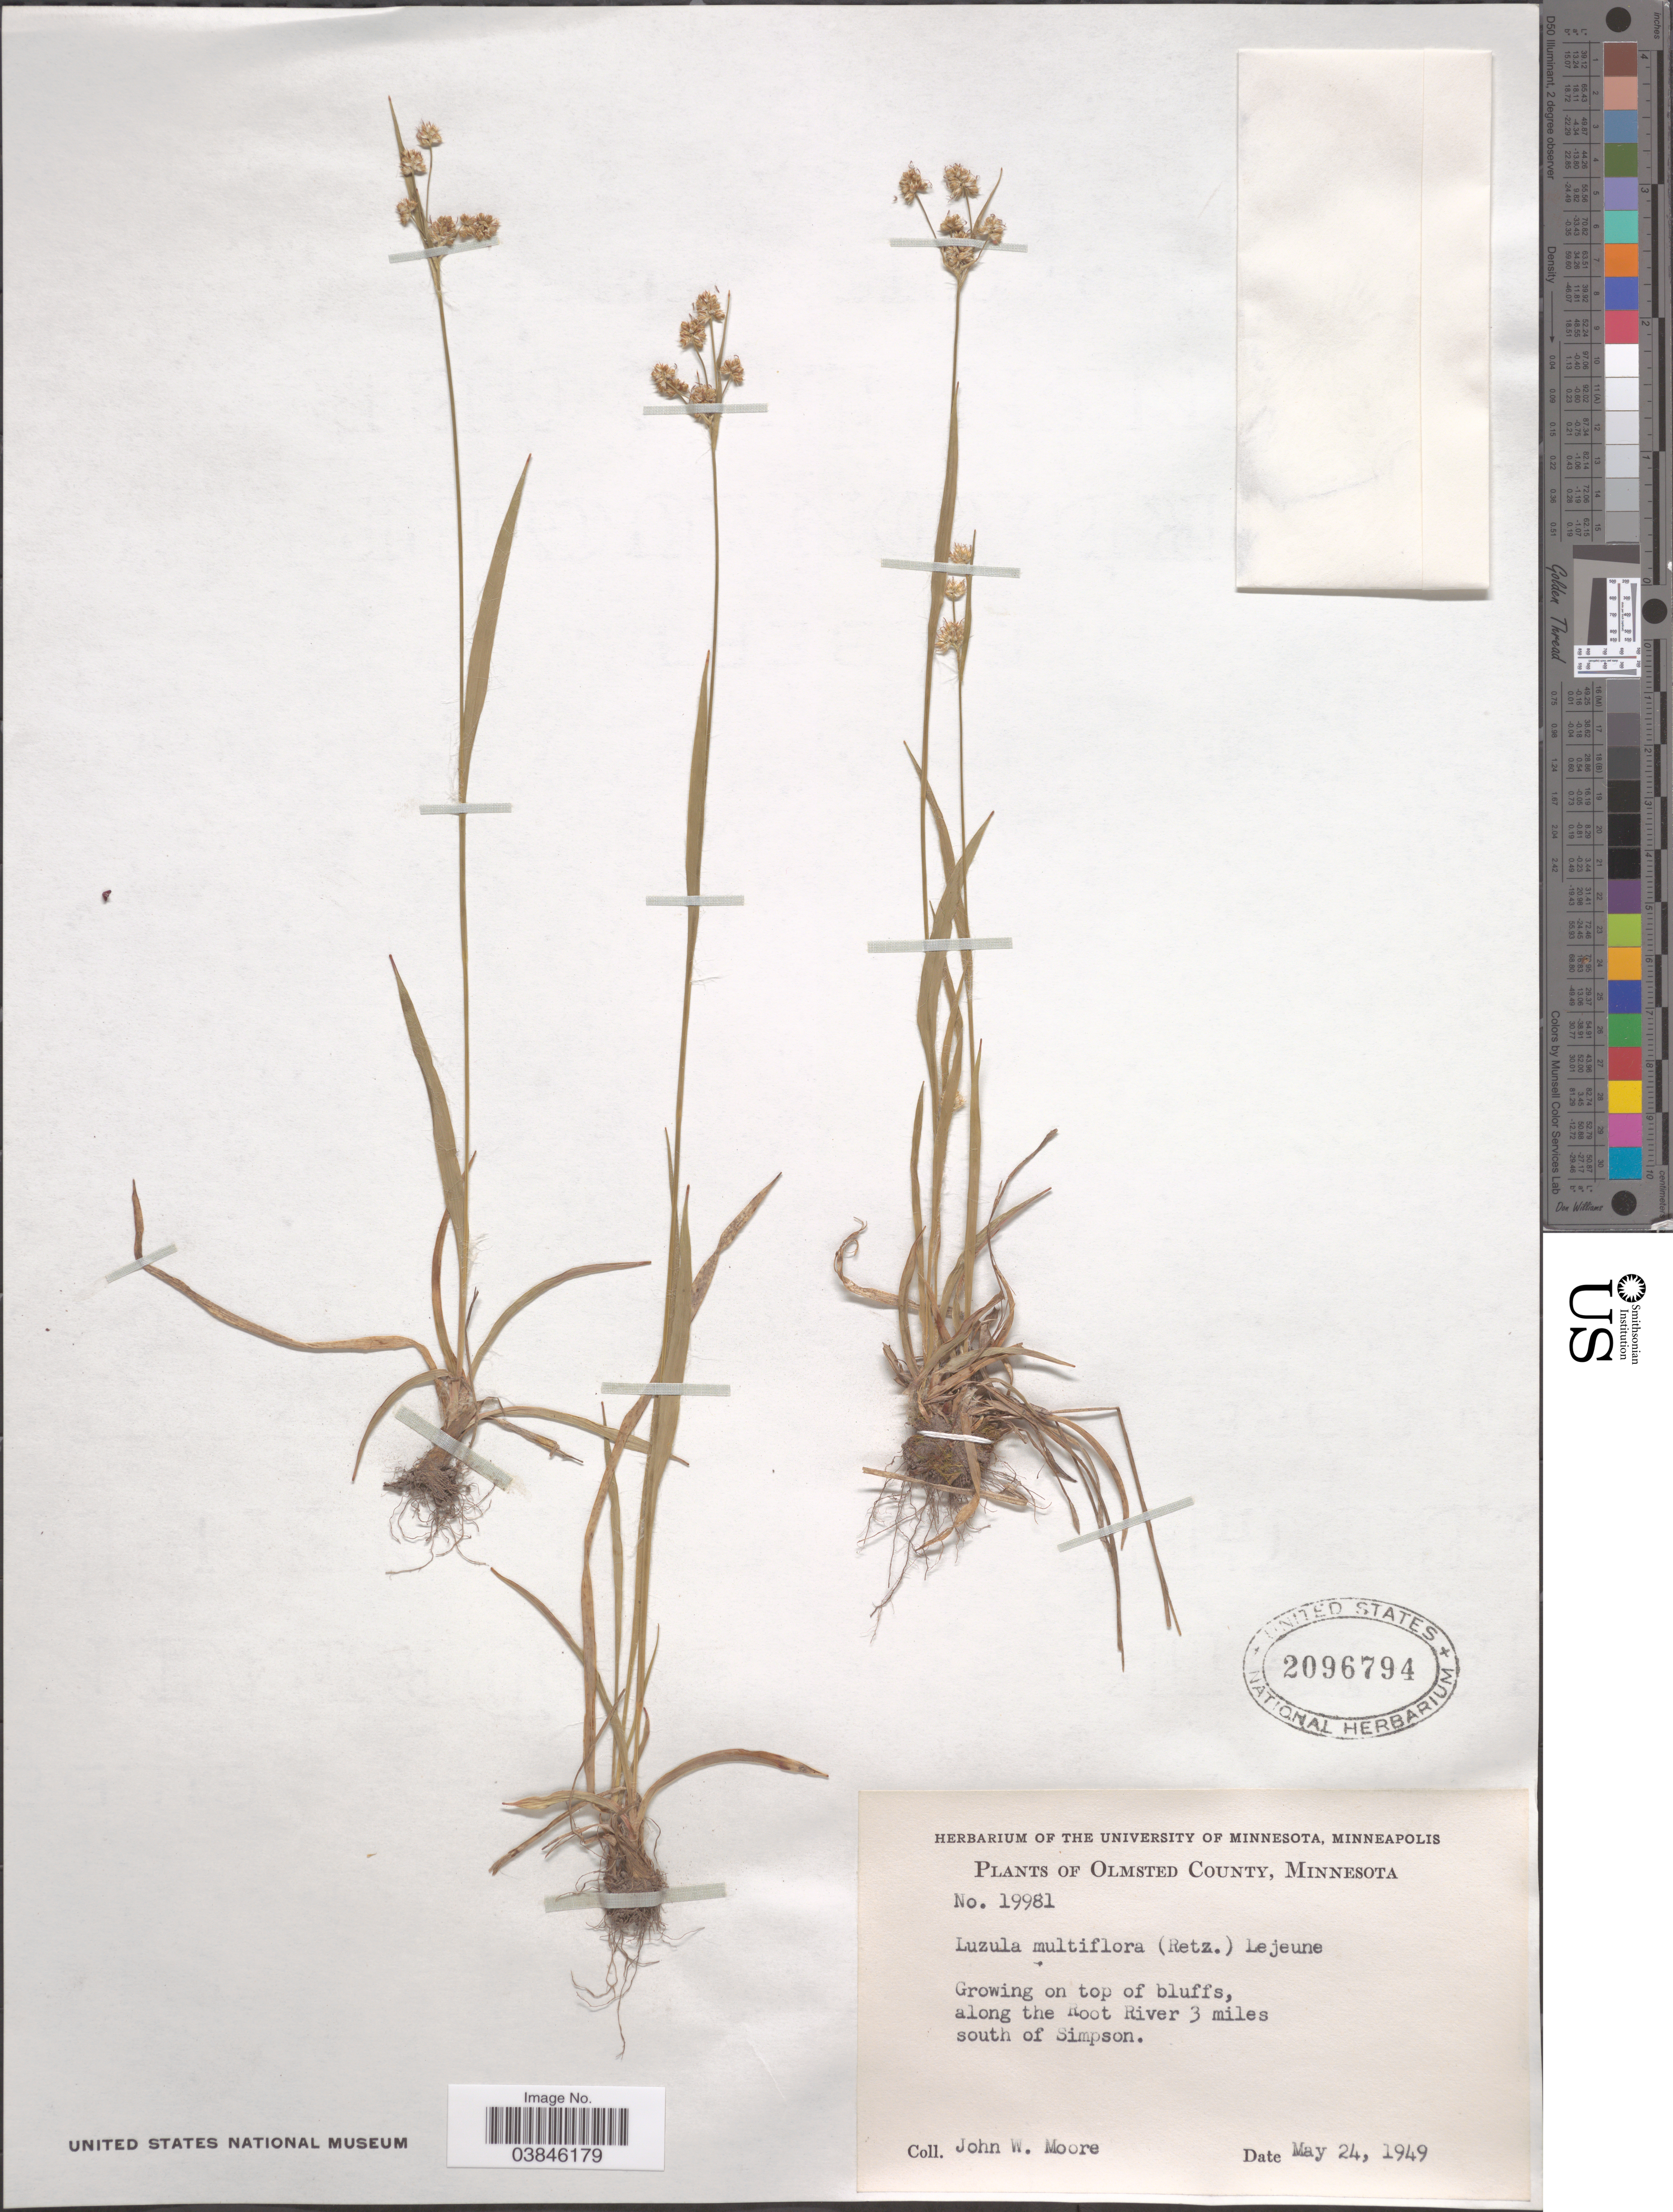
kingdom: Plantae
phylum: Tracheophyta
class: Liliopsida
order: Poales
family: Juncaceae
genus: Luzula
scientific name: Luzula multiflora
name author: (Ehrh.) Lej.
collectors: J. Moore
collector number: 19981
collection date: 1949-05-24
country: United States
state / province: Minnesota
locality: Olmsted County. On top of bluffs, along the Root River 3 miles south of Simpson.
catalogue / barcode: US 2096794